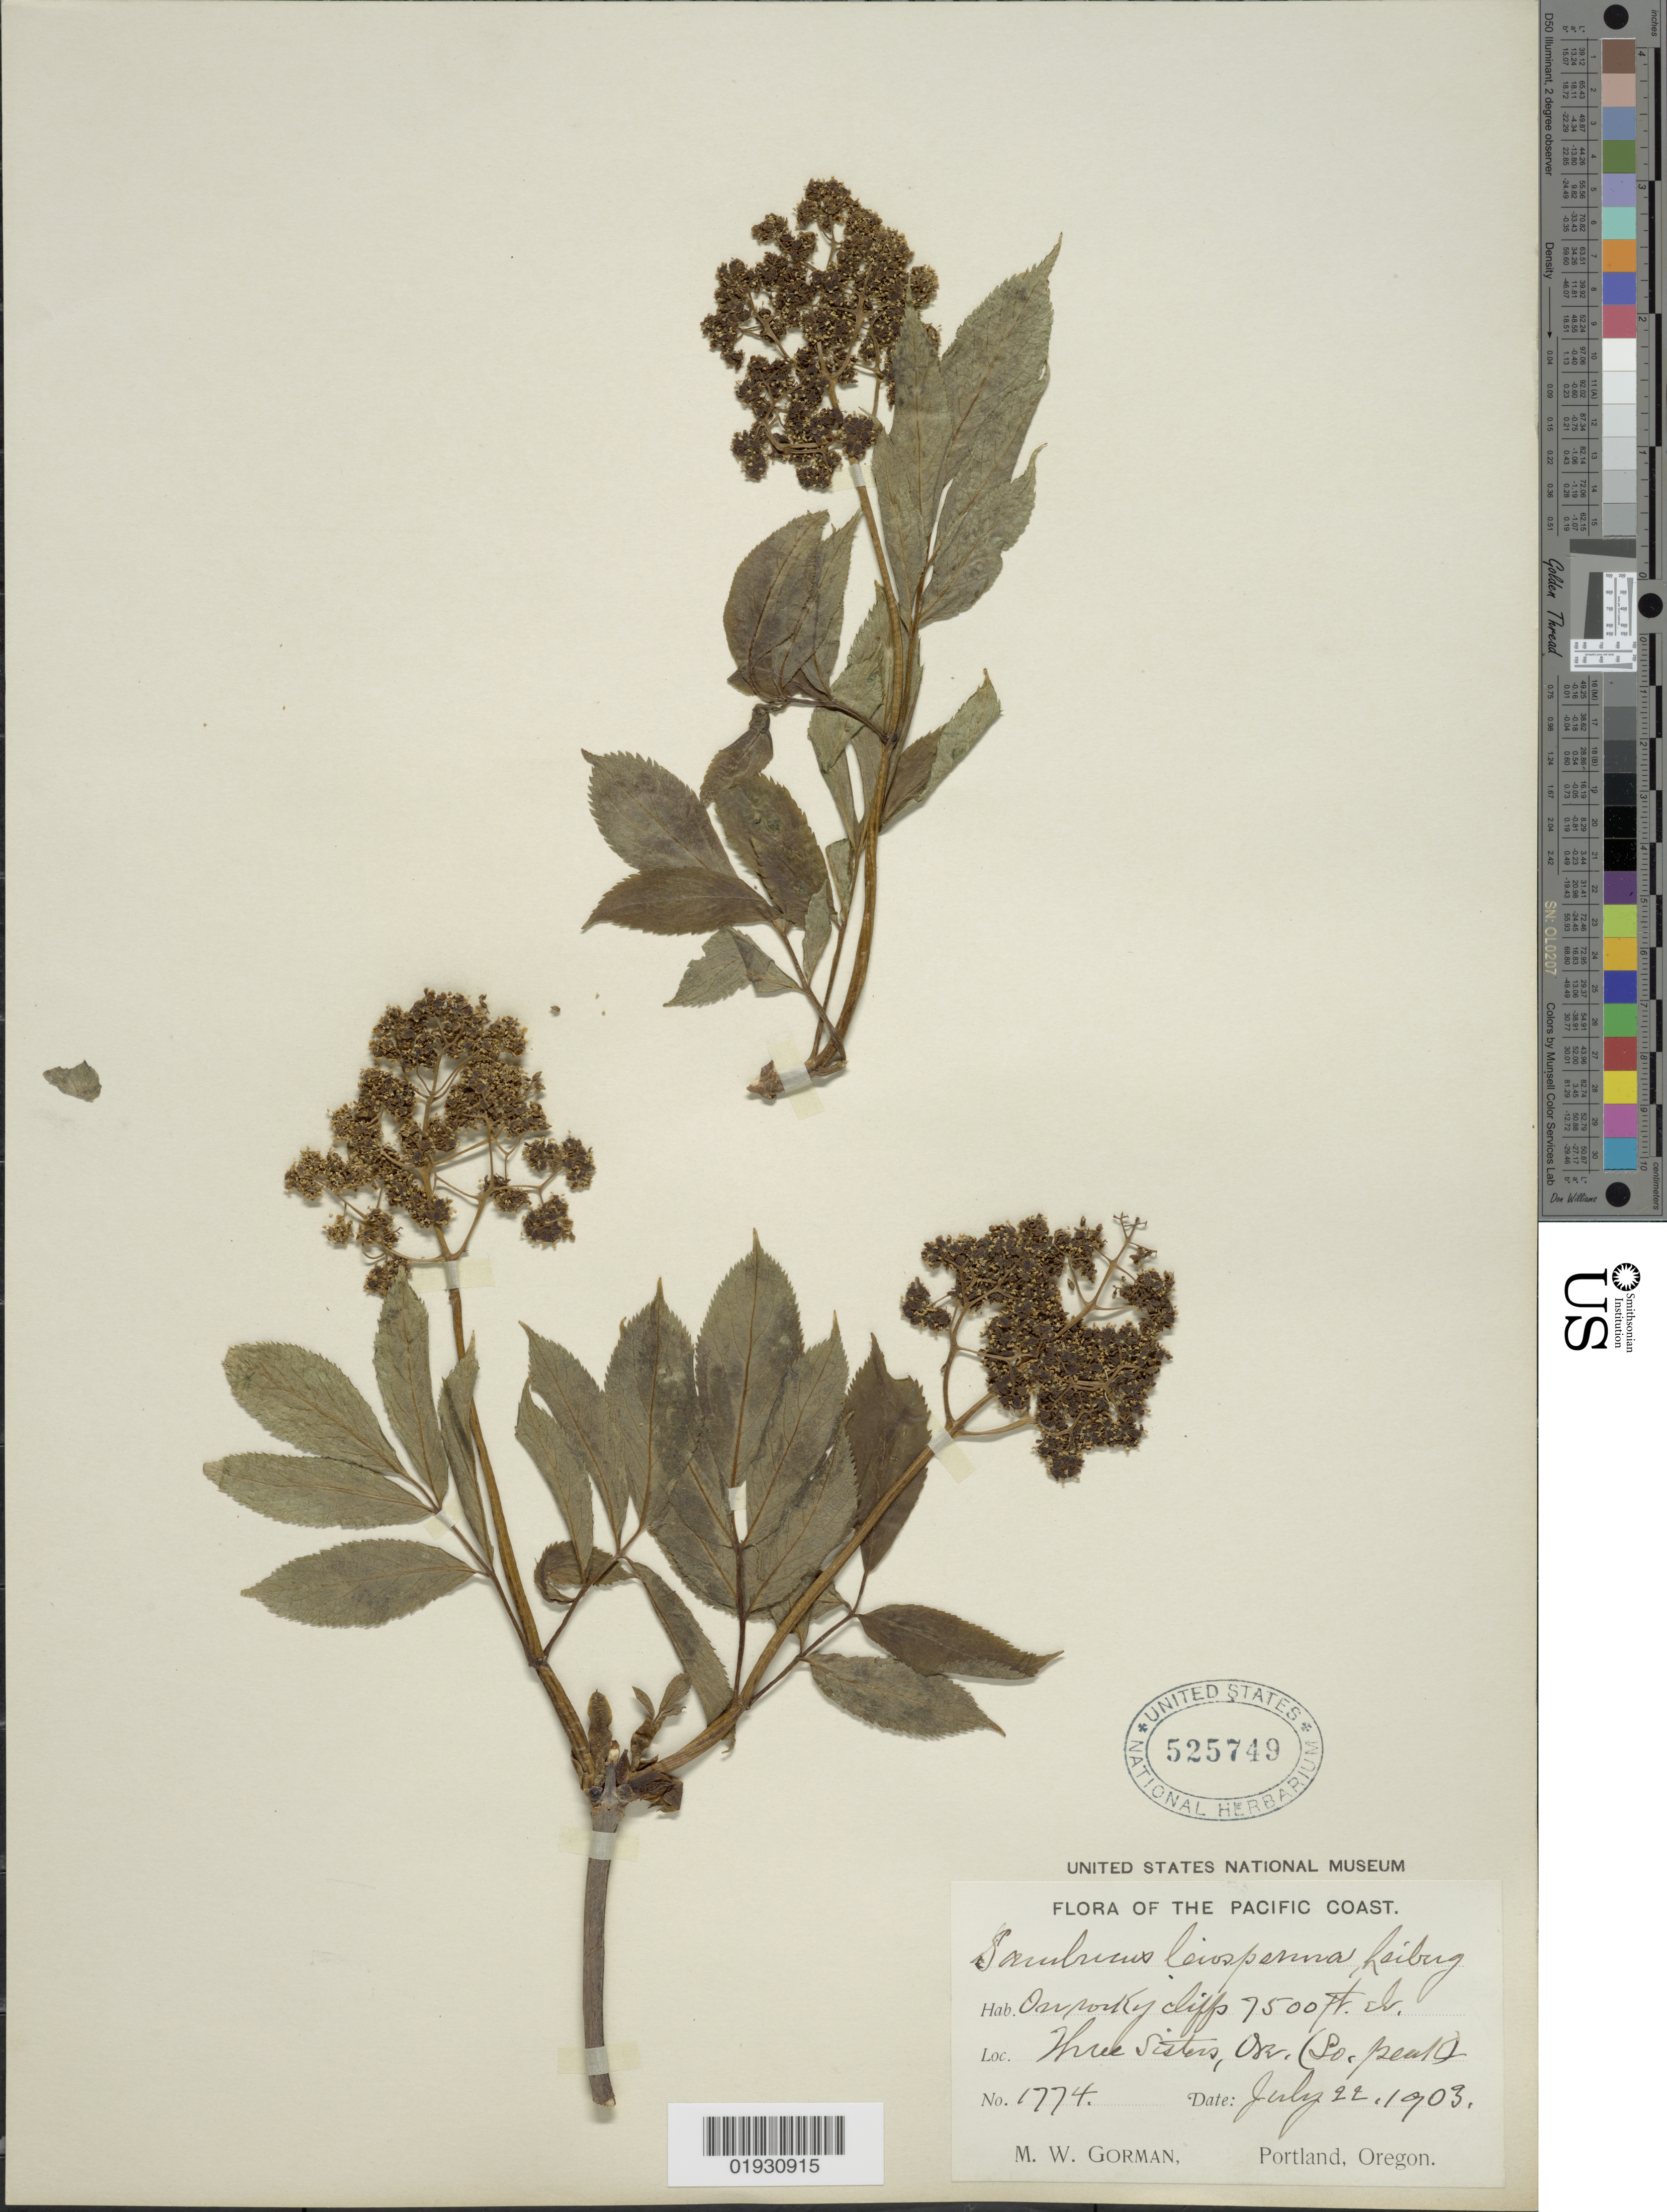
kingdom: Plantae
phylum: Tracheophyta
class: Magnoliopsida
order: Dipsacales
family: Viburnaceae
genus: Sambucus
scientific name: Sambucus leiosperma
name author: Leiberg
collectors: M. W. Gorman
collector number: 1774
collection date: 1903-07-22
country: United States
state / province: Oregon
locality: The Pacific Coast. Three Sisters (So. peak).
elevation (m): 2286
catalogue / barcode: US 525749